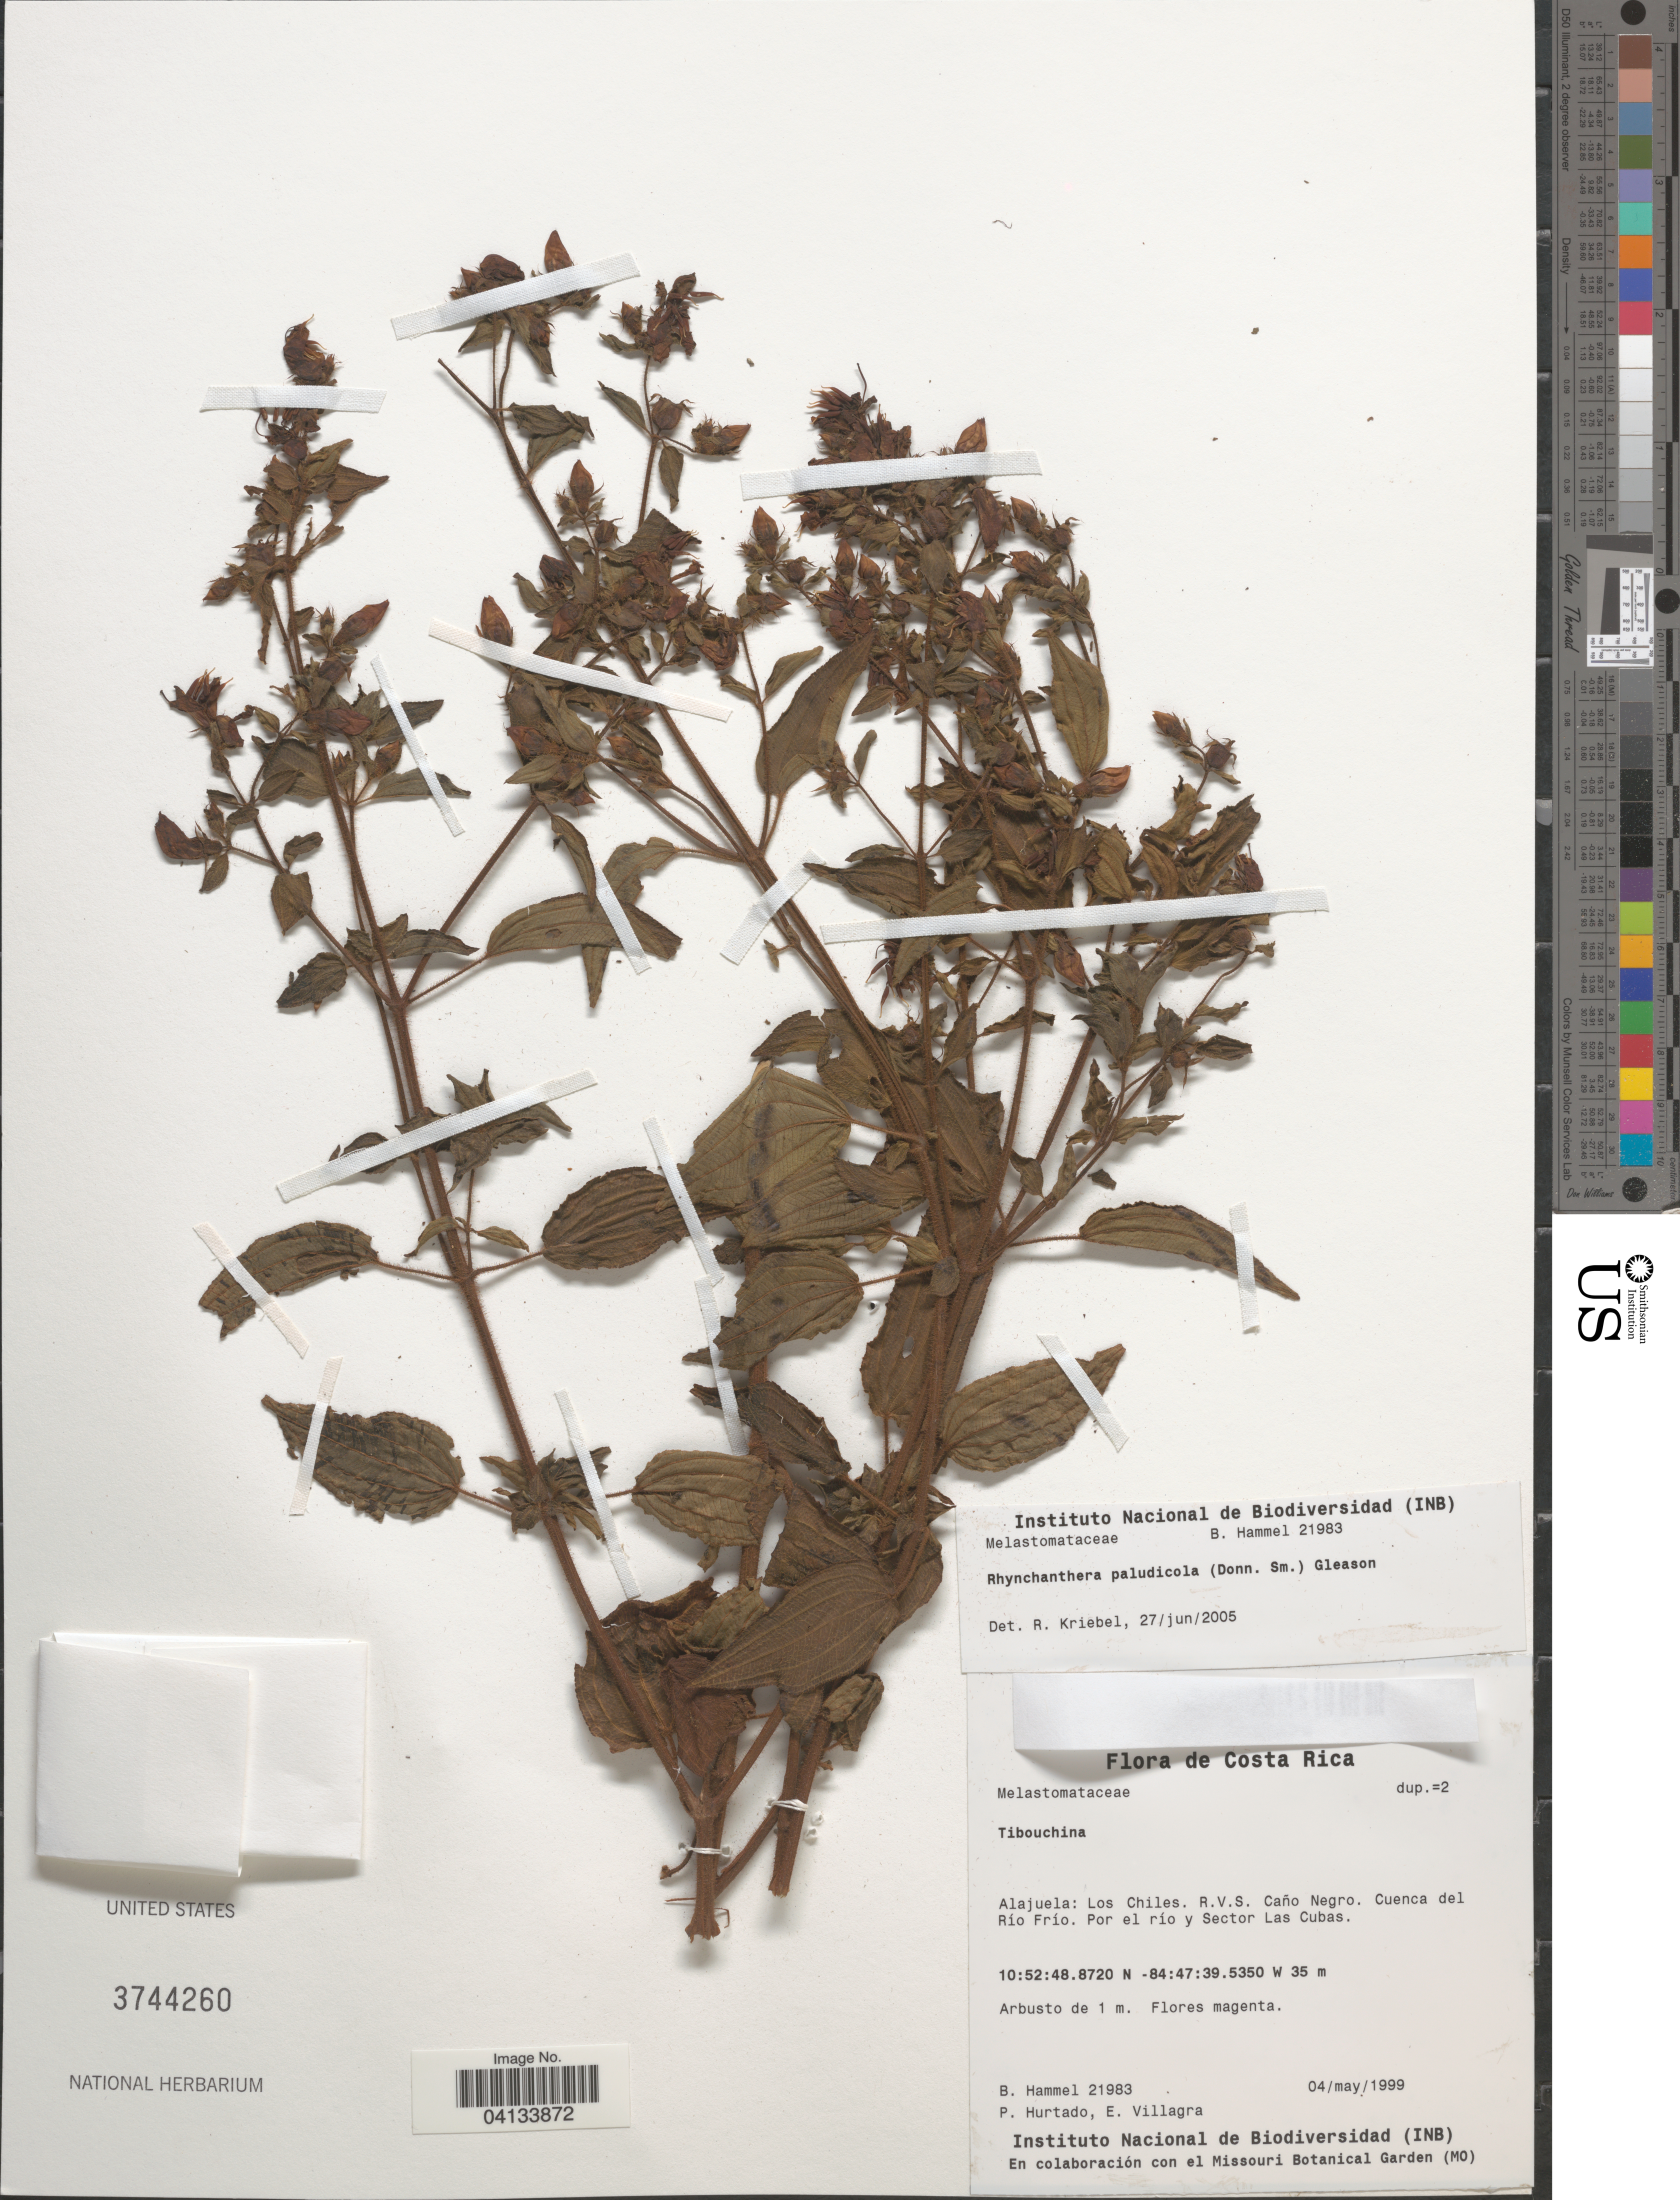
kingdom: Plantae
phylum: Tracheophyta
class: Magnoliopsida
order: Myrtales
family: Melastomataceae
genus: Rhynchanthera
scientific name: Rhynchanthera paludicola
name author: (Donn. Sm.) Gleason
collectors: B. Hammel, P. Hurtado & E. Villagra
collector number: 21983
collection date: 1999-05-04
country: Costa Rica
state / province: Alajuela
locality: Los Chiles. R.V.S. Caño Negro. Cuenca del Río Frío. Por el río y Sector Las Cubas.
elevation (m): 35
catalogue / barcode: US 3744260